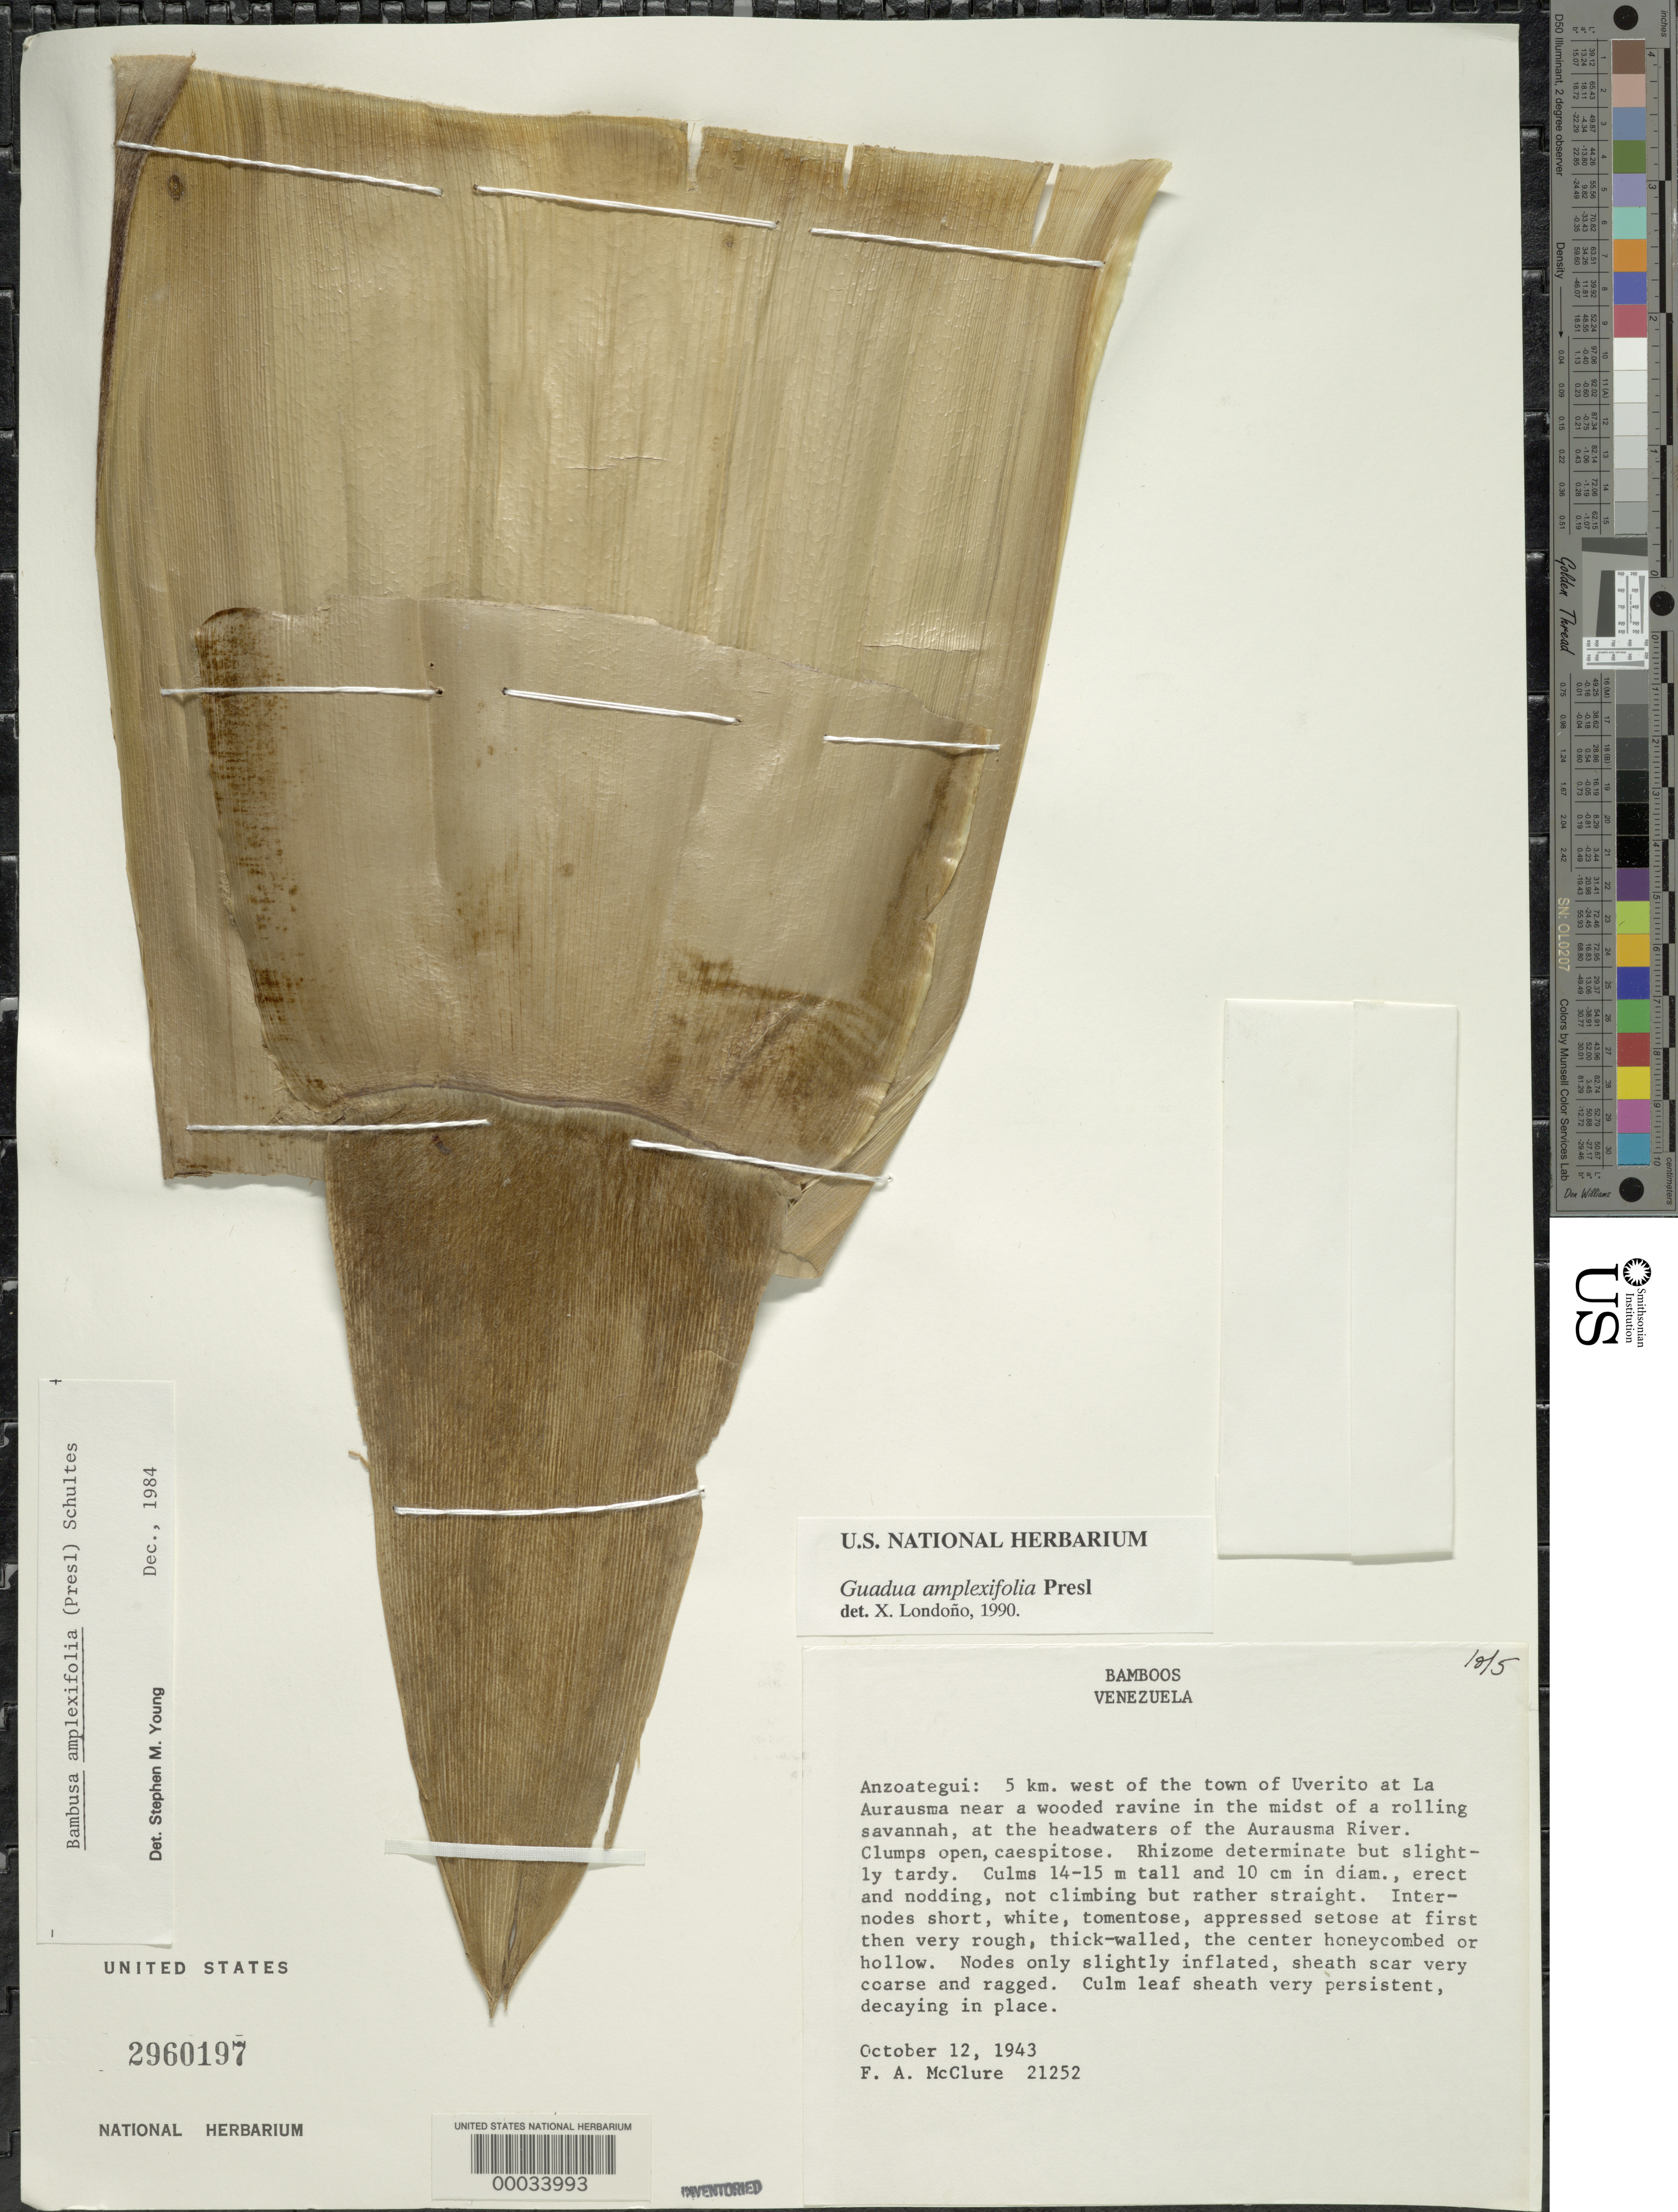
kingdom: Plantae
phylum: Tracheophyta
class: Liliopsida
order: Poales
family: Poaceae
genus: Guadua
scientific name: Guadua amplexifolia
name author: J. Presl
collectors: F. A. McClure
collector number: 21252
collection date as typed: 12 Oct 1943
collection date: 1943-10-12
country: Venezuela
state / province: Anzoategui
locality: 5 km w of town of uverito at la aurausma near wooded ravine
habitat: Near wooded ravine in midst of rolling savanna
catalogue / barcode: US 2960197